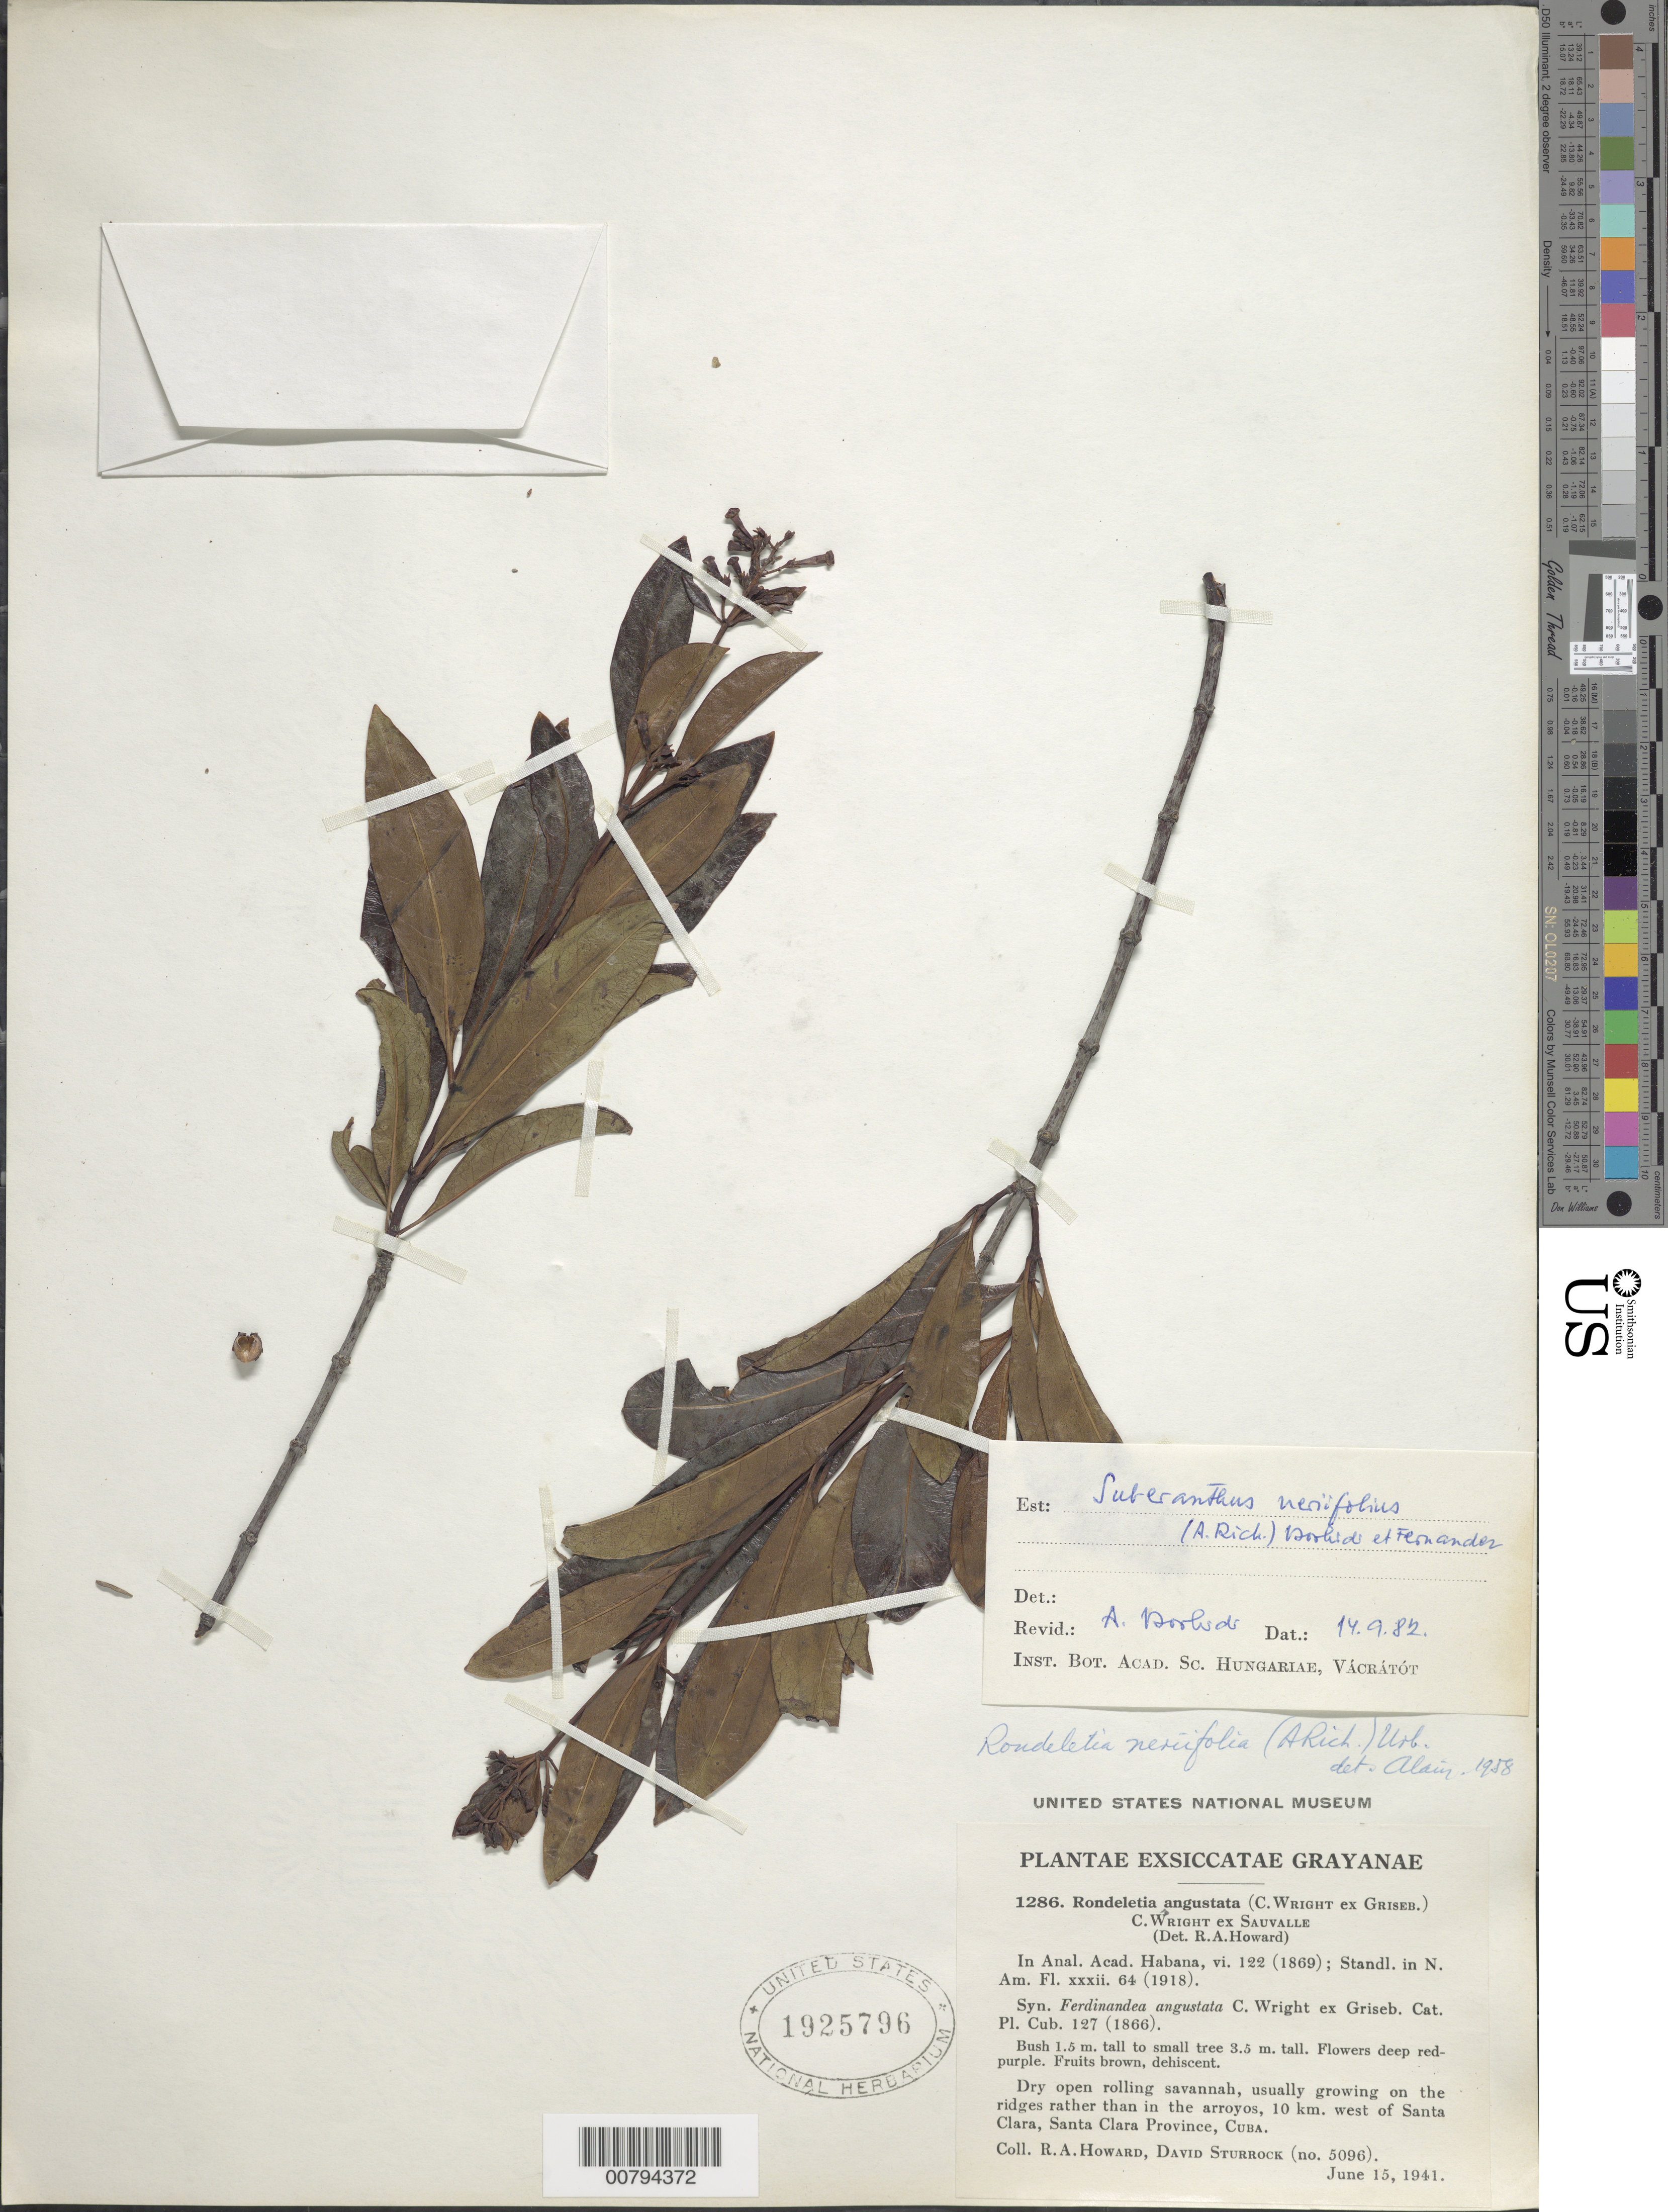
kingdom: Plantae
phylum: Tracheophyta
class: Magnoliopsida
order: Gentianales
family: Rubiaceae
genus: Suberanthus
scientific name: Suberanthus neriifolius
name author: (A. Rich.) Borhidi & Fernández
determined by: Borhidi, Attila L.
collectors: R. A. Howard & D. Sturrock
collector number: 1286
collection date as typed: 15 Jun 1941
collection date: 1941-06-15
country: Cuba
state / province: Las Villas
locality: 10 km west of Santa Clara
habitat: Dry open rolling savanna, usually on ridges rather than arroyos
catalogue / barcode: US 1925796